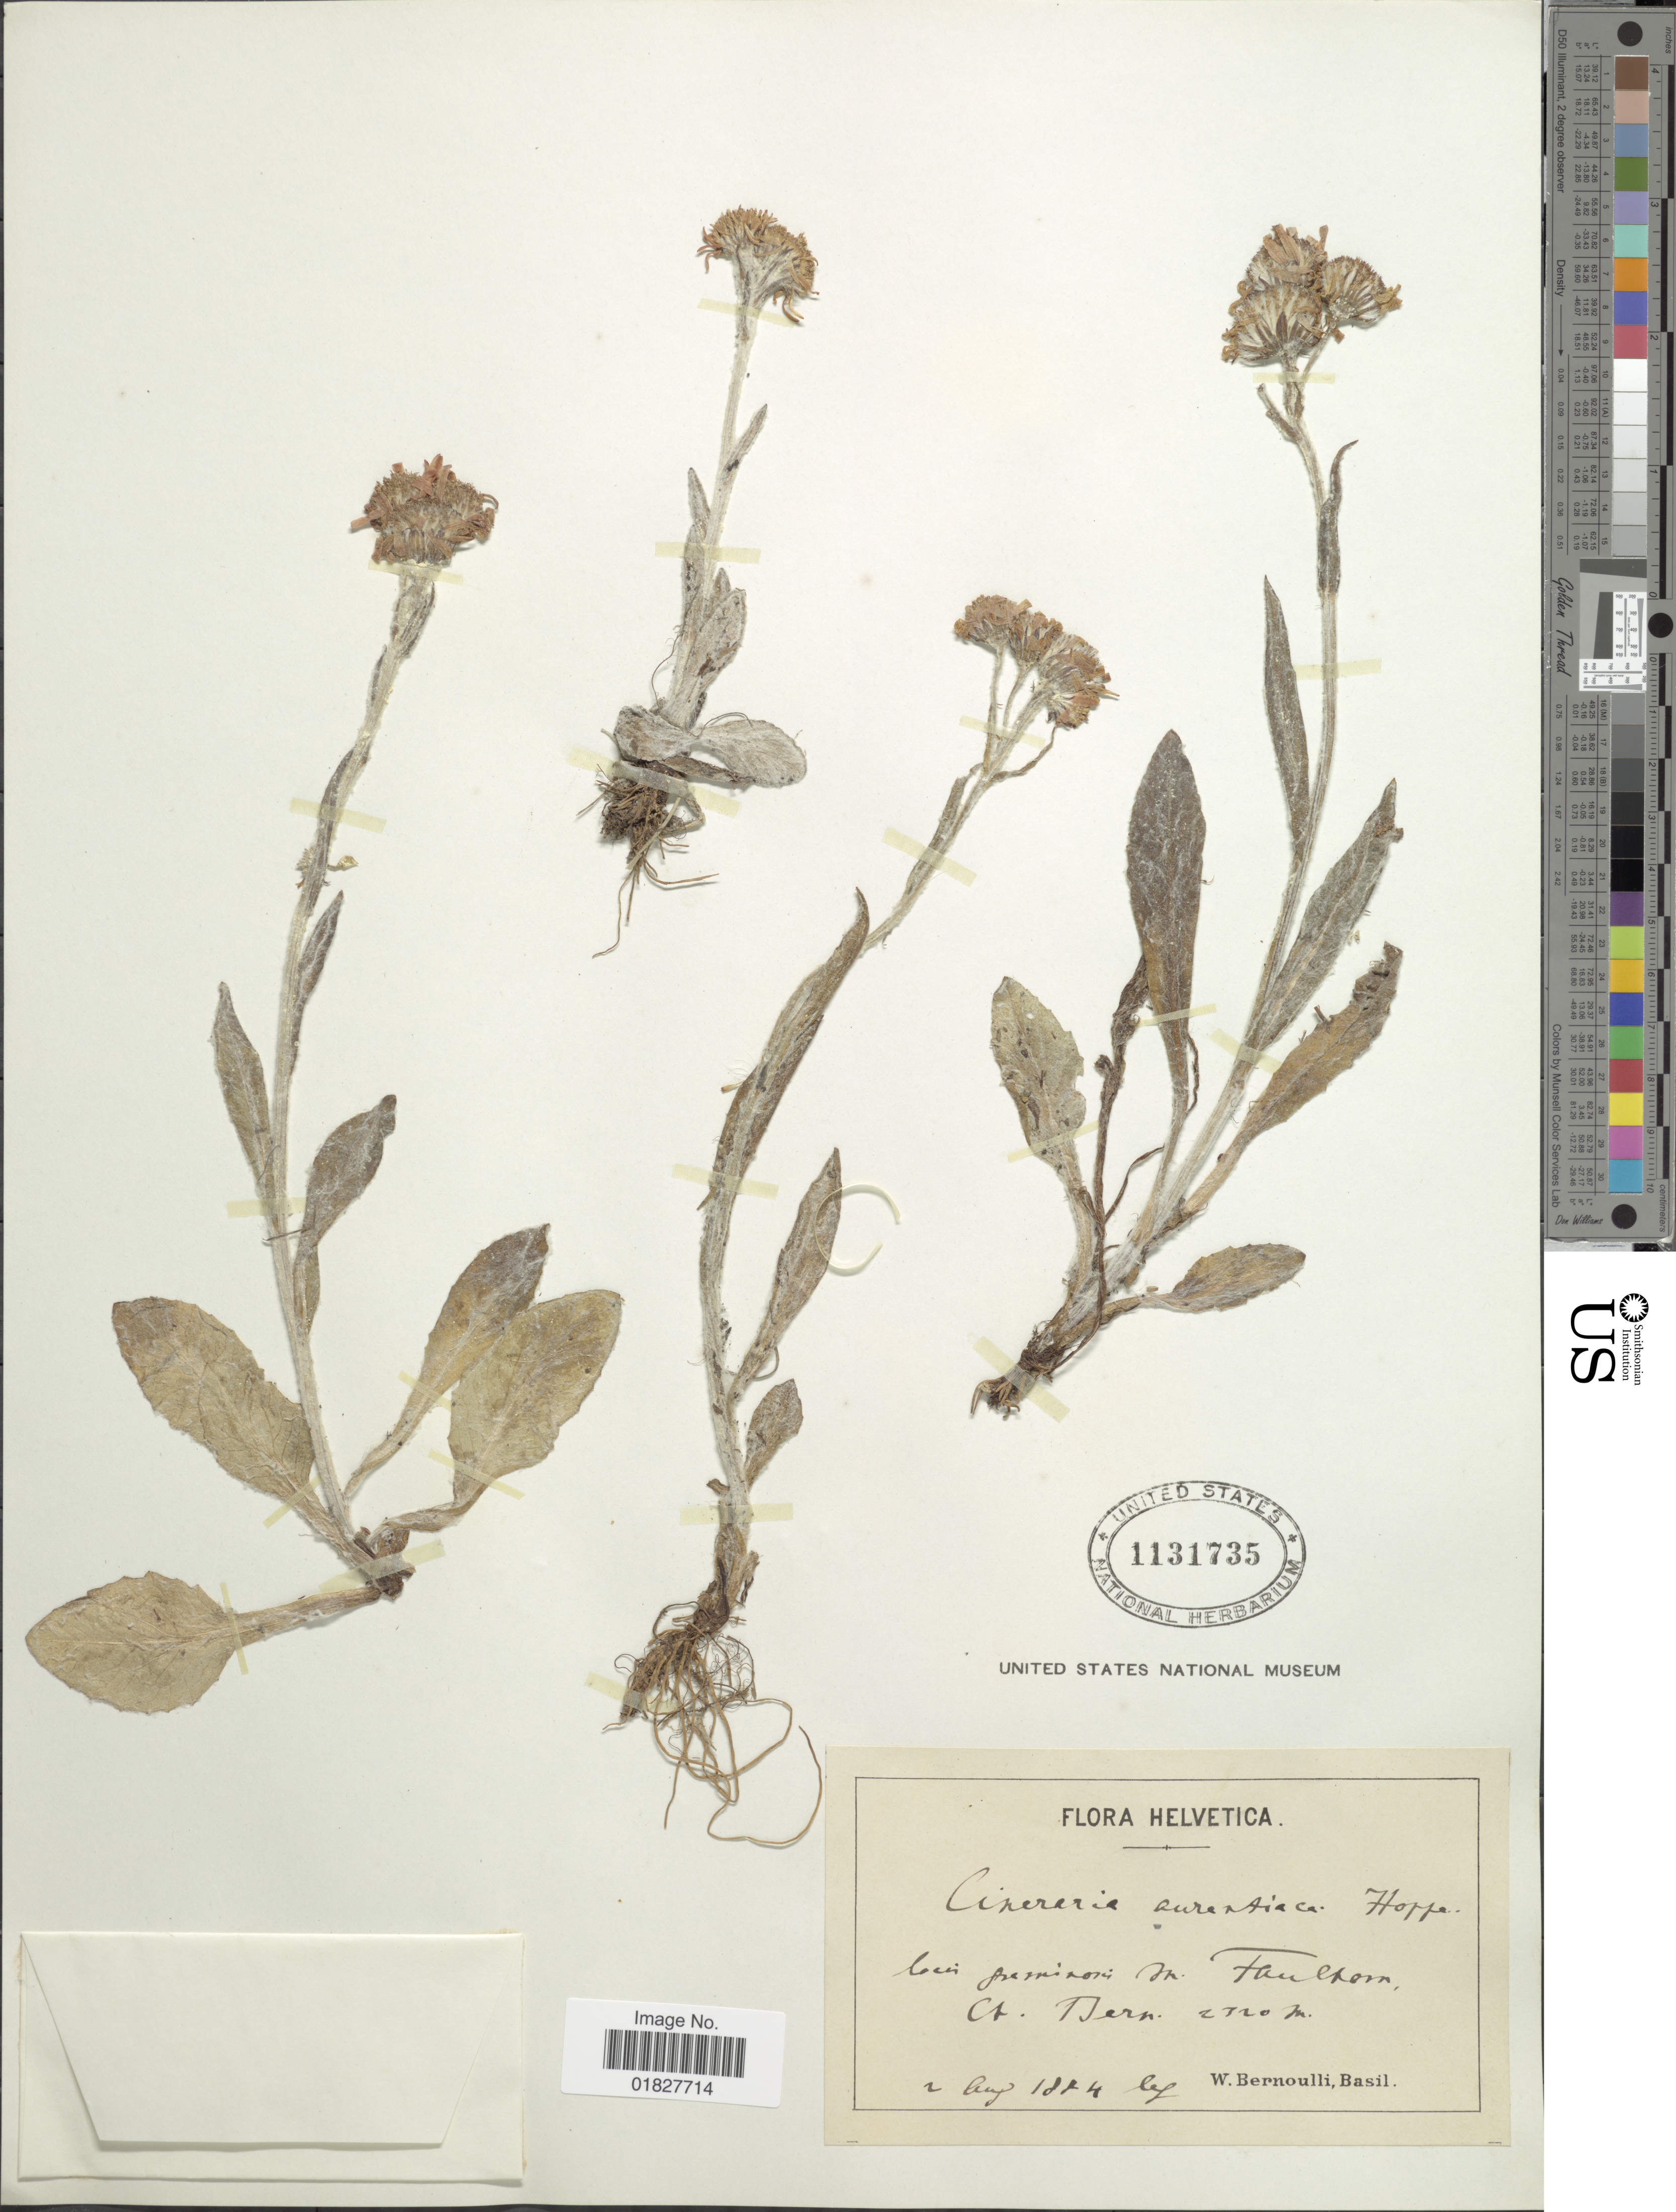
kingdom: Plantae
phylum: Tracheophyta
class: Magnoliopsida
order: Asterales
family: Asteraceae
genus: Cineraria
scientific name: Cineraria aurantiaca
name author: Hoppe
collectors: W. Bernoulli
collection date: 1884-08-02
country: Switzerland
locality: Helvetica, Faulhorn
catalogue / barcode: US 1131735